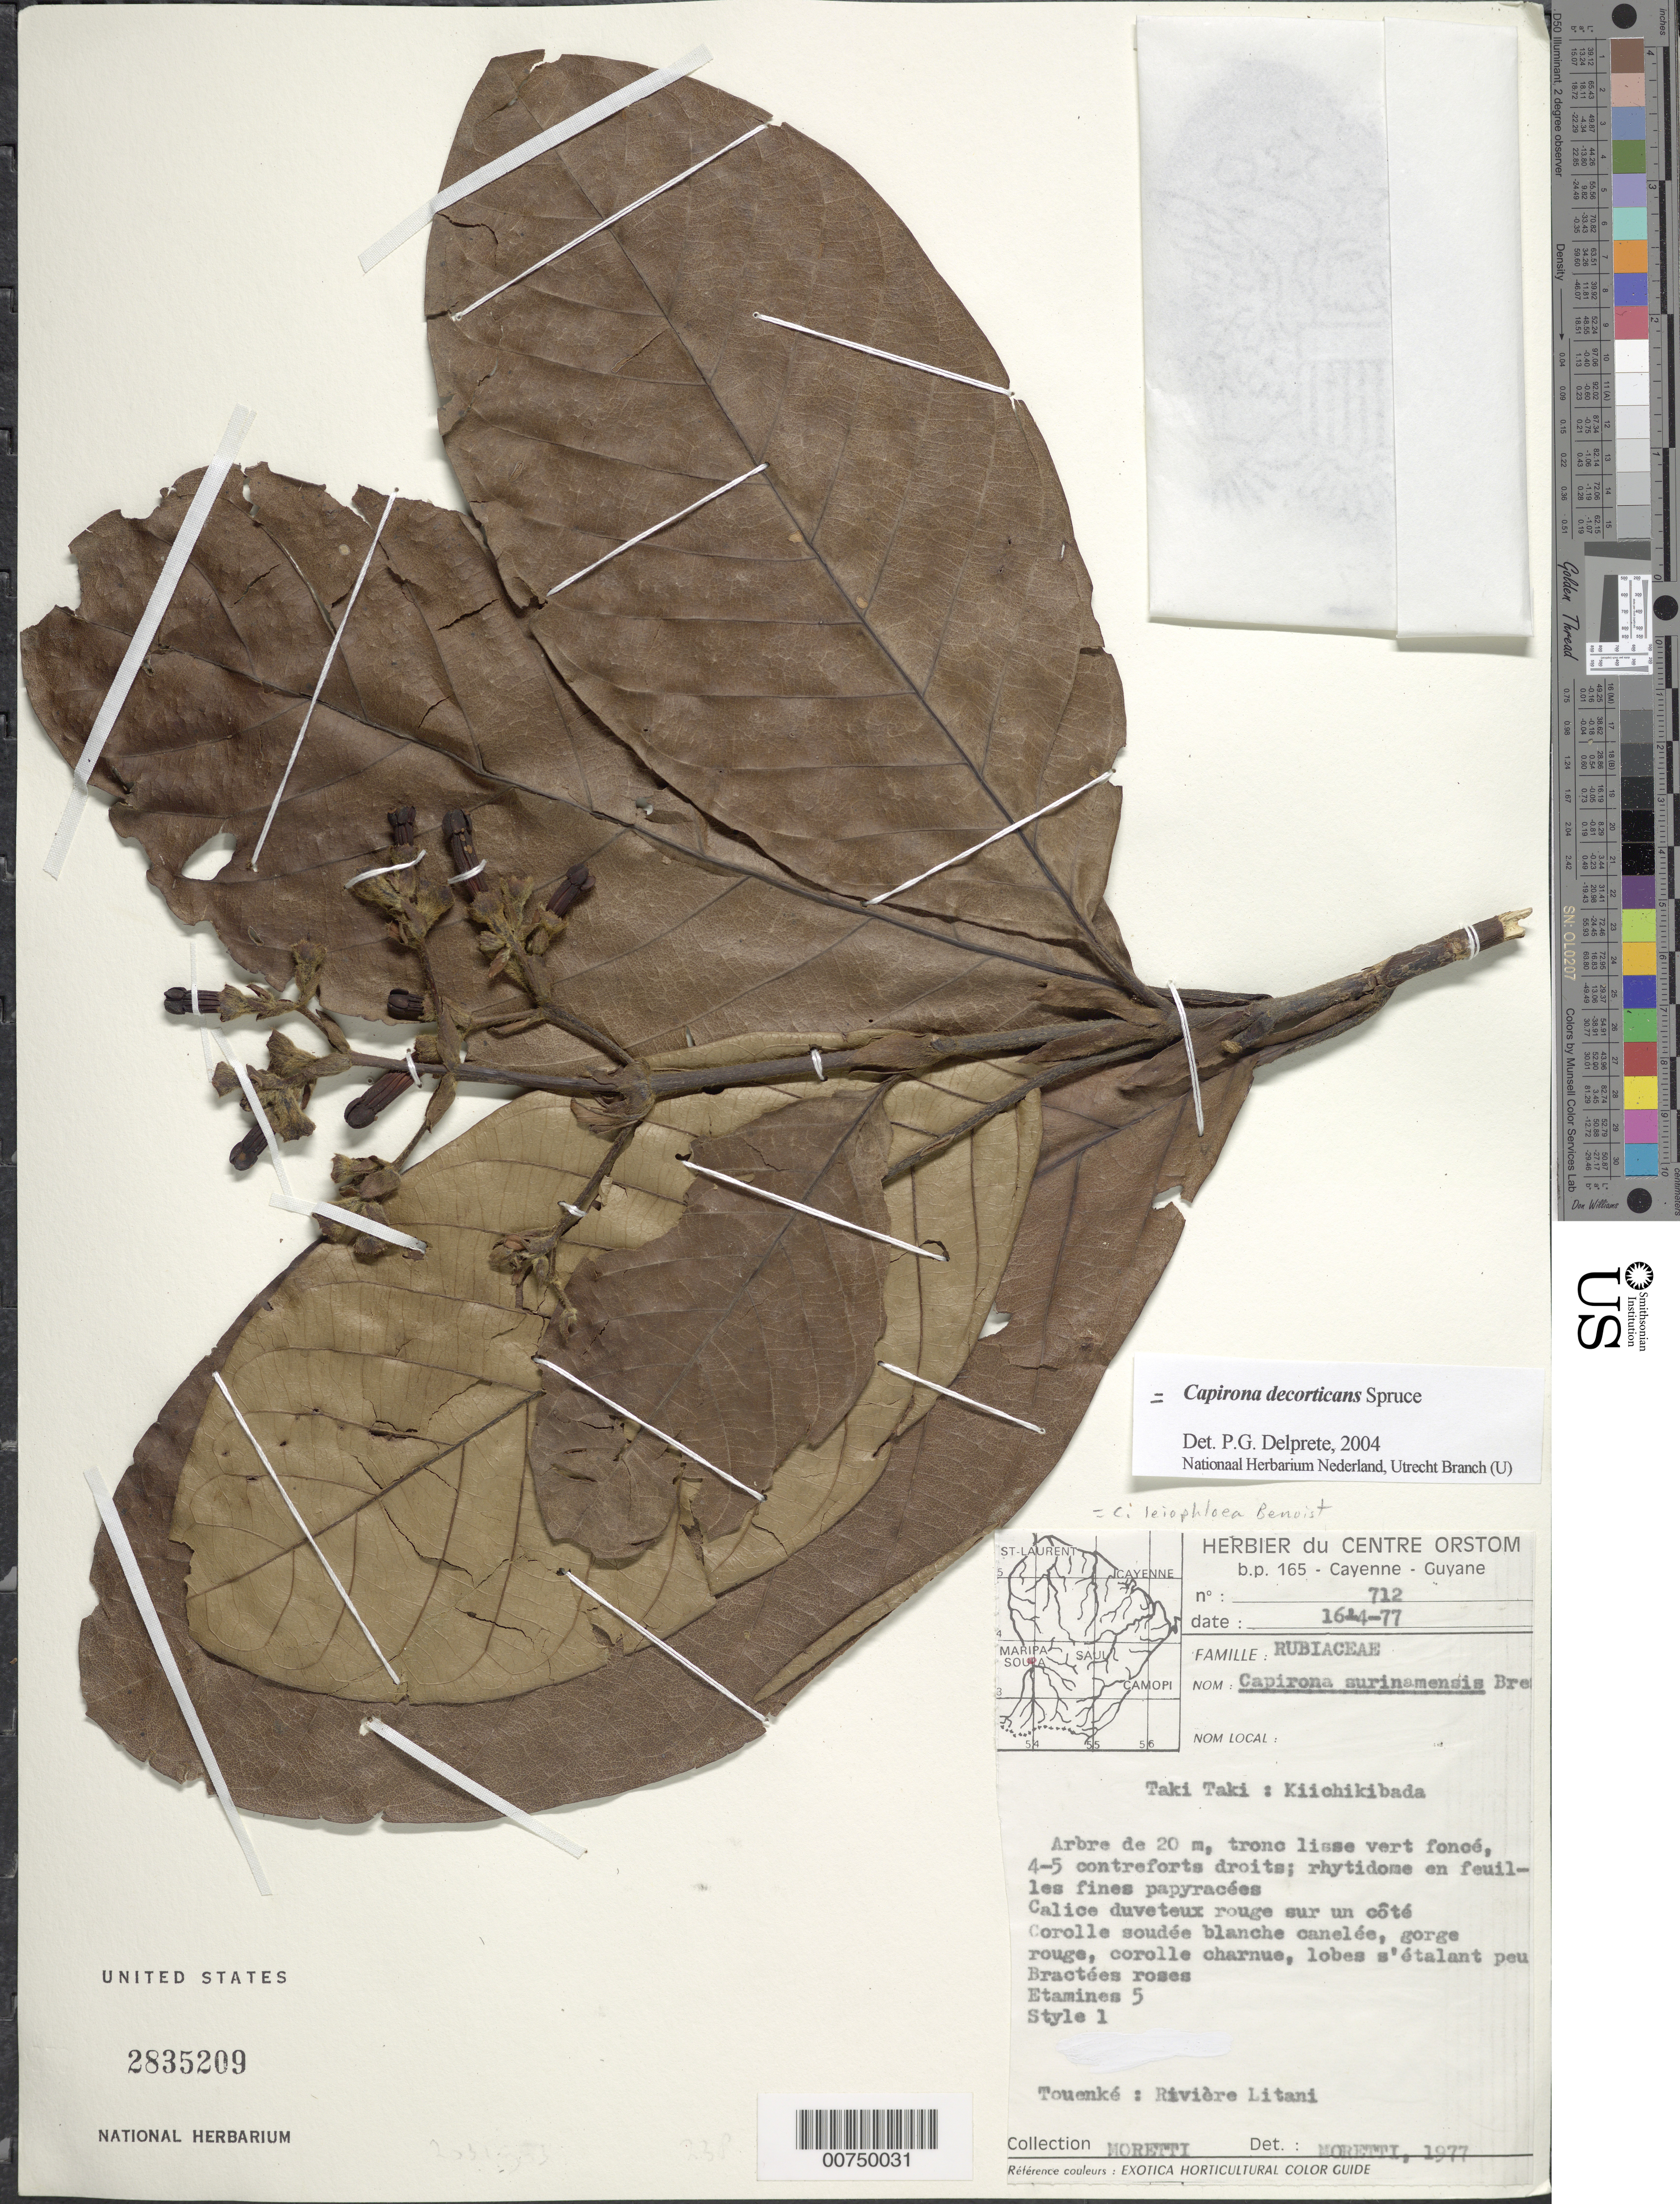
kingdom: Plantae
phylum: Tracheophyta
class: Magnoliopsida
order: Gentianales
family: Rubiaceae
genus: Capirona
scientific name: Capirona decorticans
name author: Spruce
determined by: Delprete, P. G., Herb. de Guyane Cay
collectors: C. Moretti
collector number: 712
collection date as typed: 16-Apr-77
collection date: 1977-04-16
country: French Guiana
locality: Touenké, Rivere Litani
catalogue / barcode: US 2835209